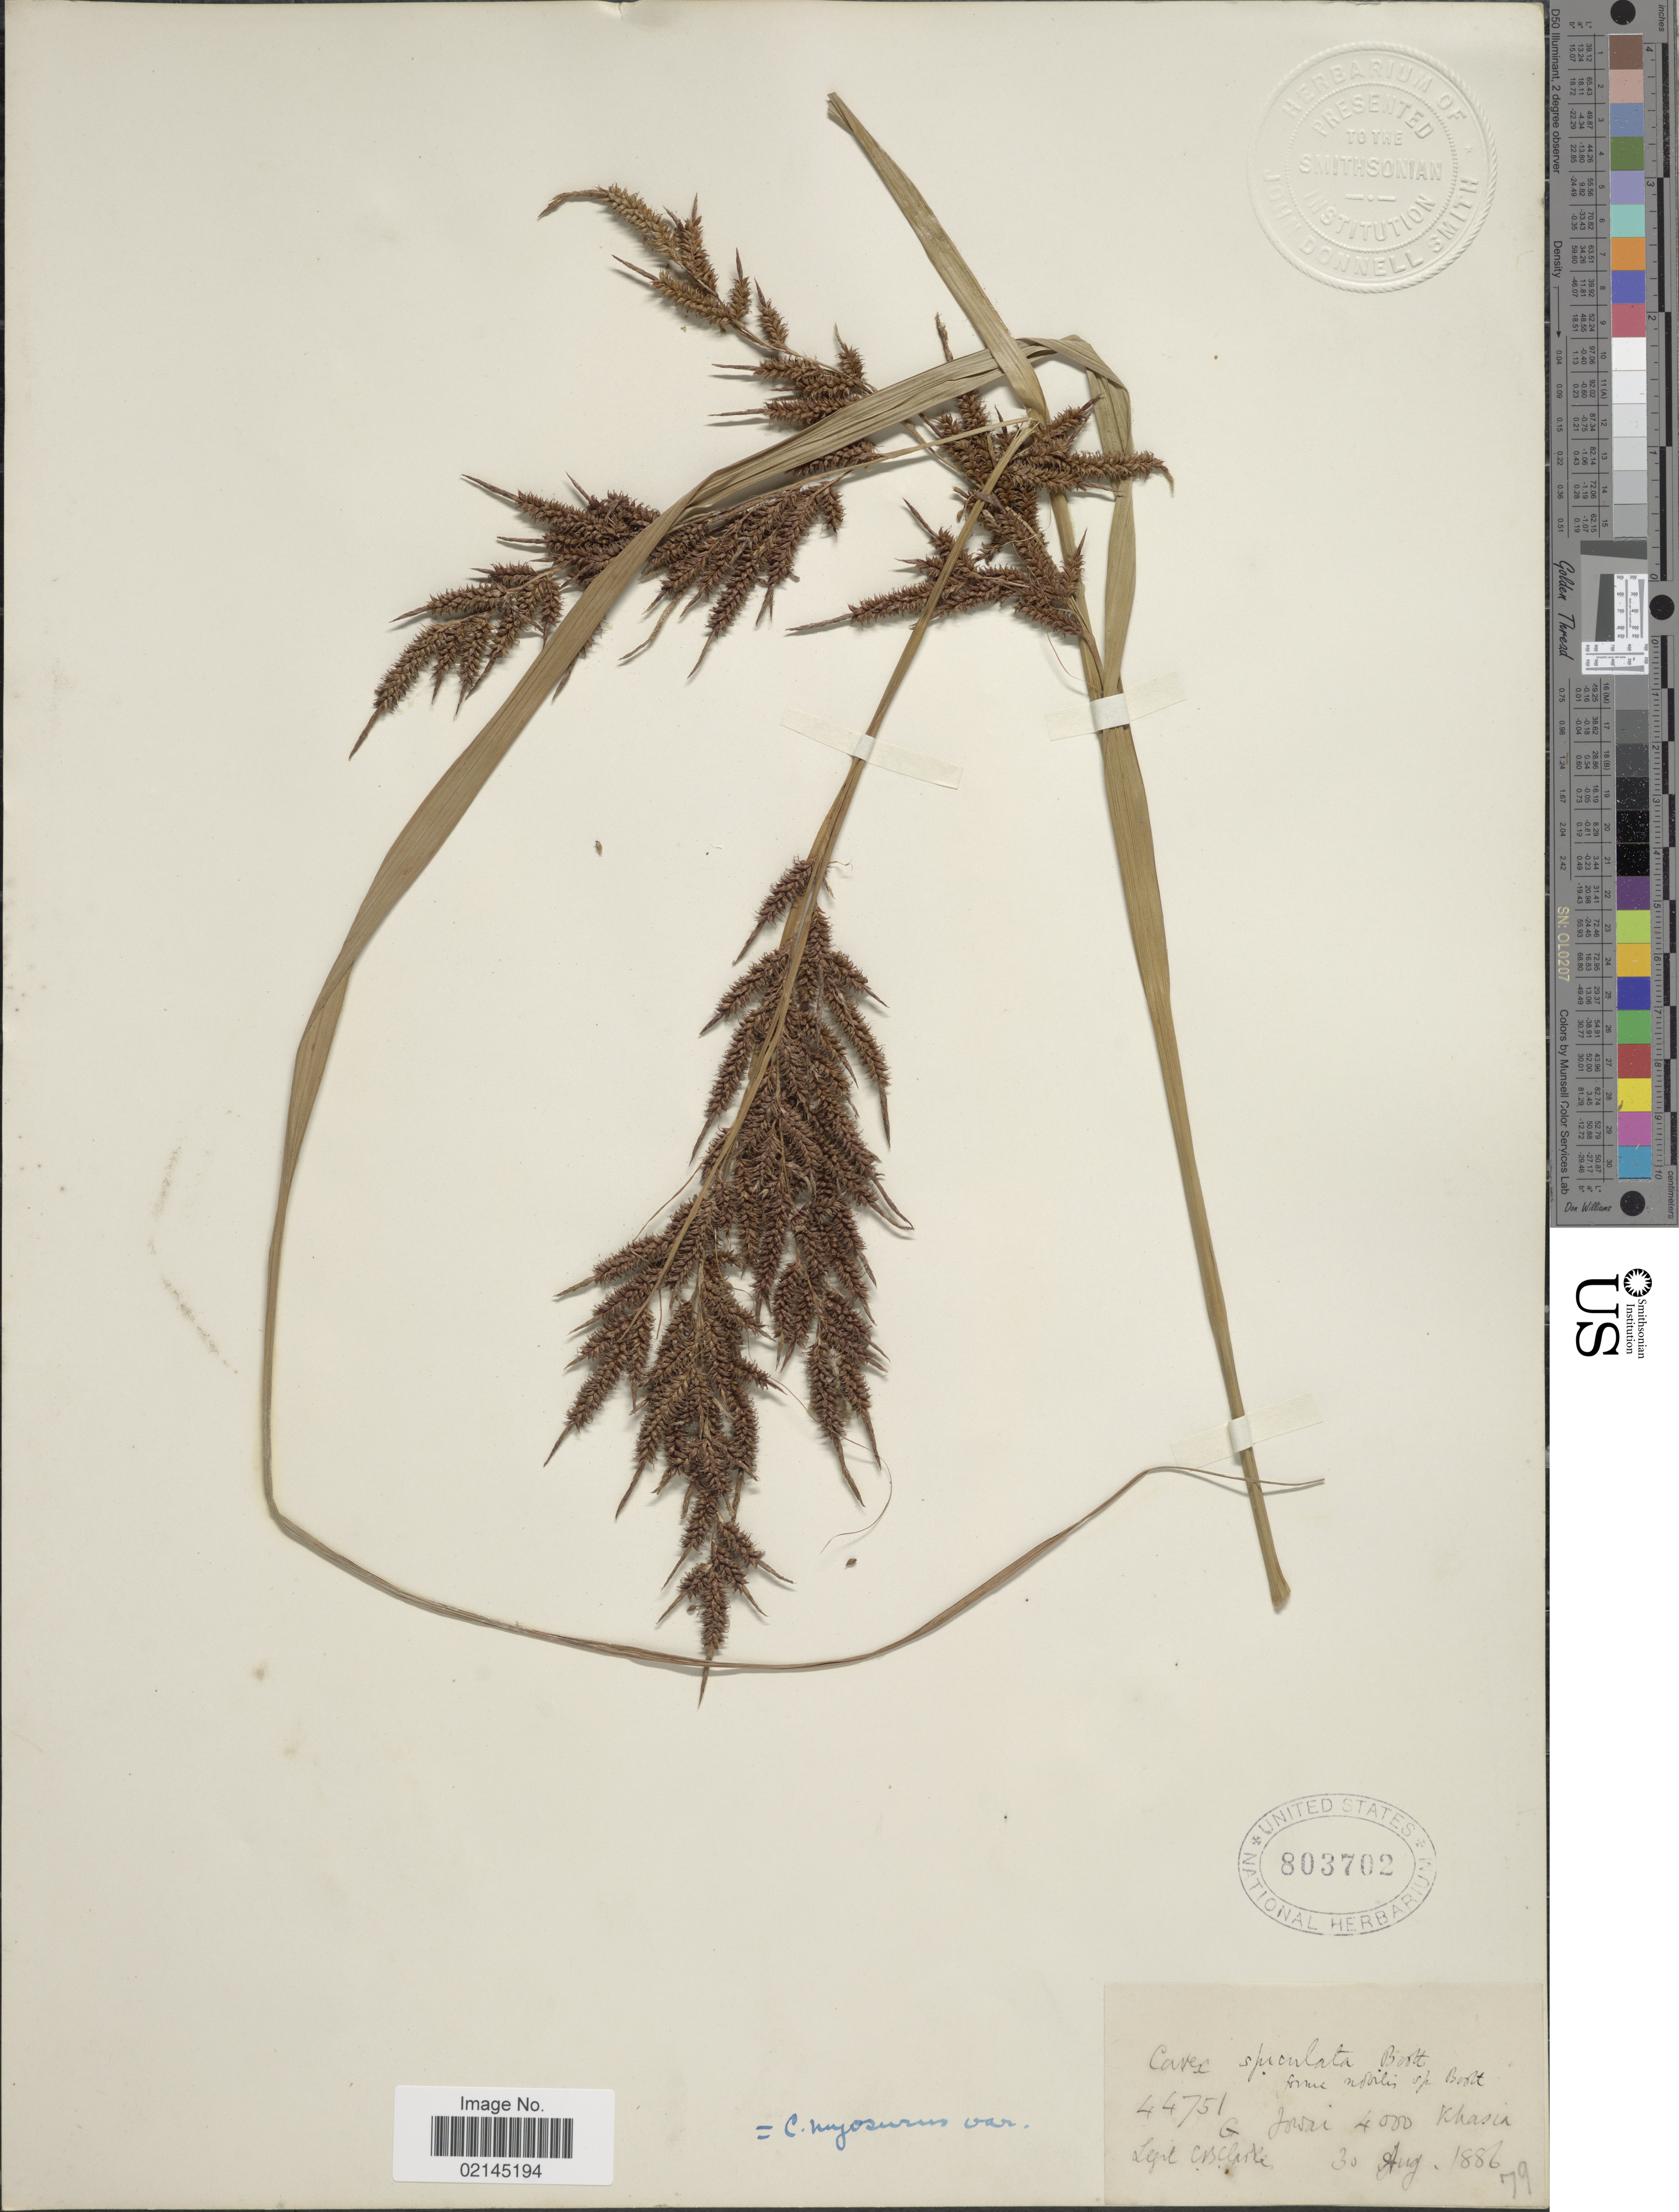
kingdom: Plantae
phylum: Tracheophyta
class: Liliopsida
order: Poales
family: Cyperaceae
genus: Carex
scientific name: Carex myosurus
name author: Nees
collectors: C. B. Clarke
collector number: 44751G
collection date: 1886-08-30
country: India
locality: Jowai, Khasia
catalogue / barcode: US 803702